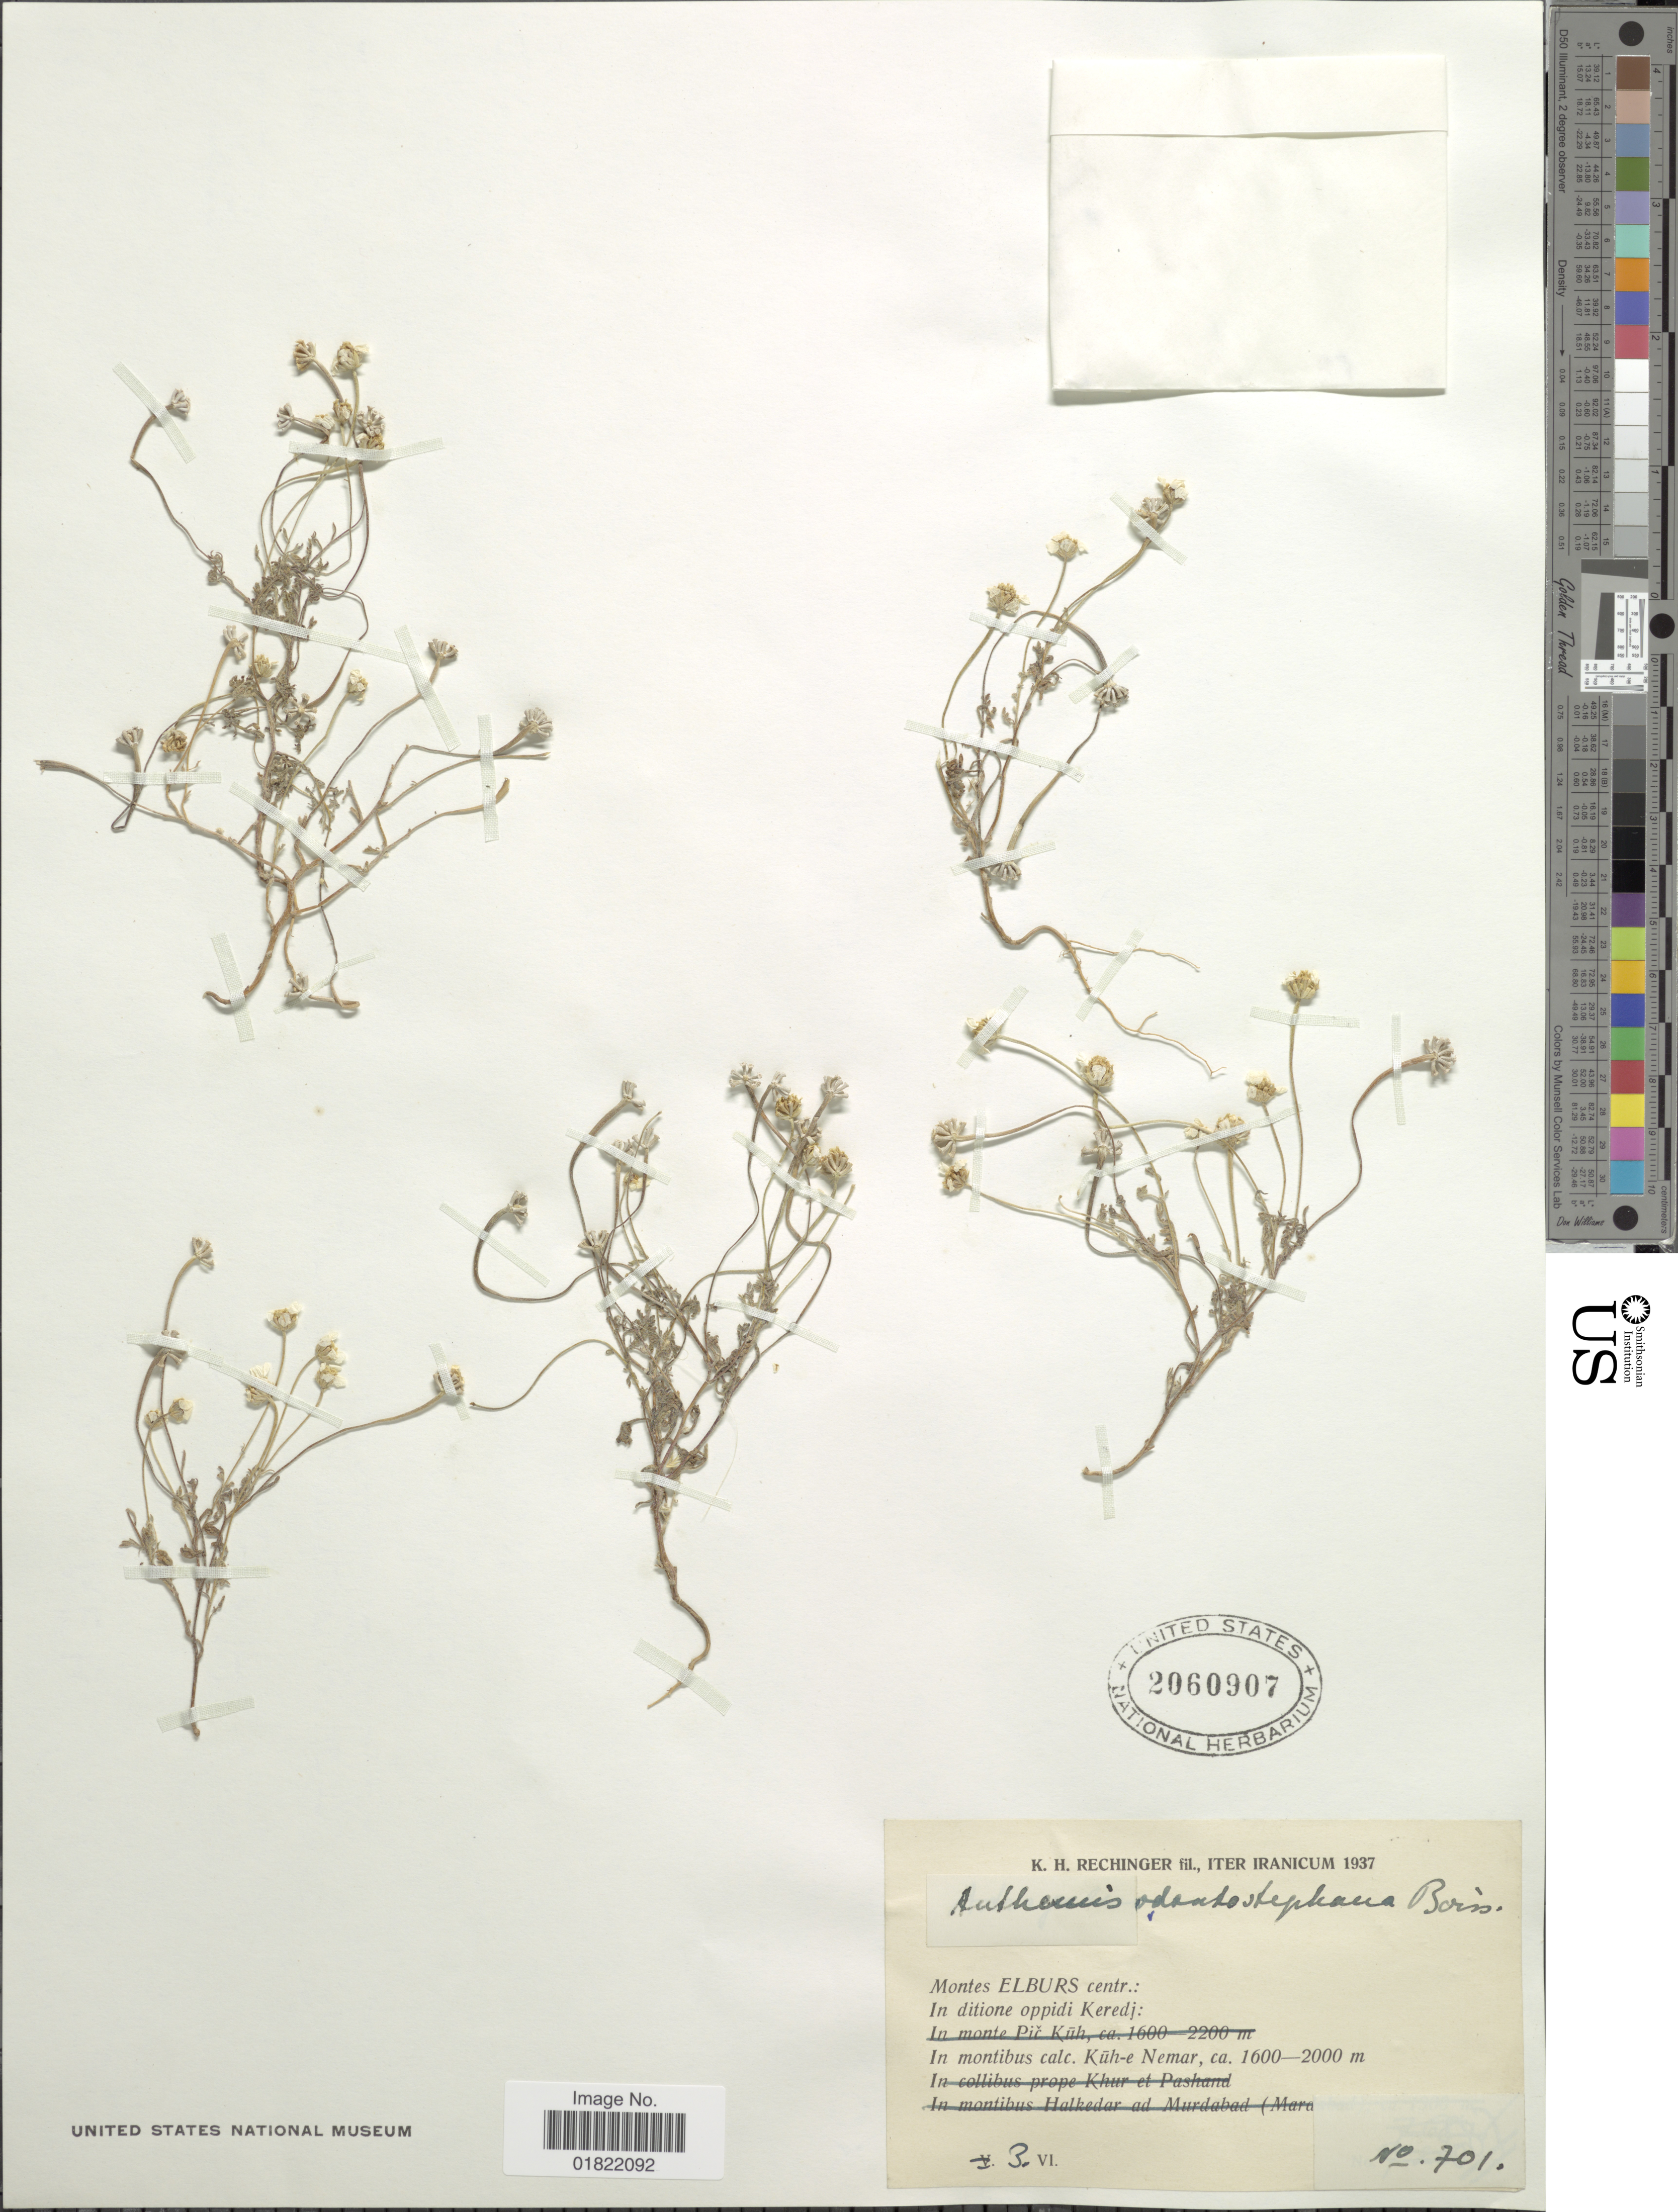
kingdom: Plantae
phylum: Tracheophyta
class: Magnoliopsida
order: Asterales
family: Asteraceae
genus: Anthemis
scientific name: Anthemis odontostephana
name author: Boiss.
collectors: K. H. Rechinger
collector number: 701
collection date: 1937-06-03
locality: Montes Elburs centr; In ditione oppidi Keredj, in montibus calc. Kuh-e Nemar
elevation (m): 1600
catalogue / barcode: US 2060907